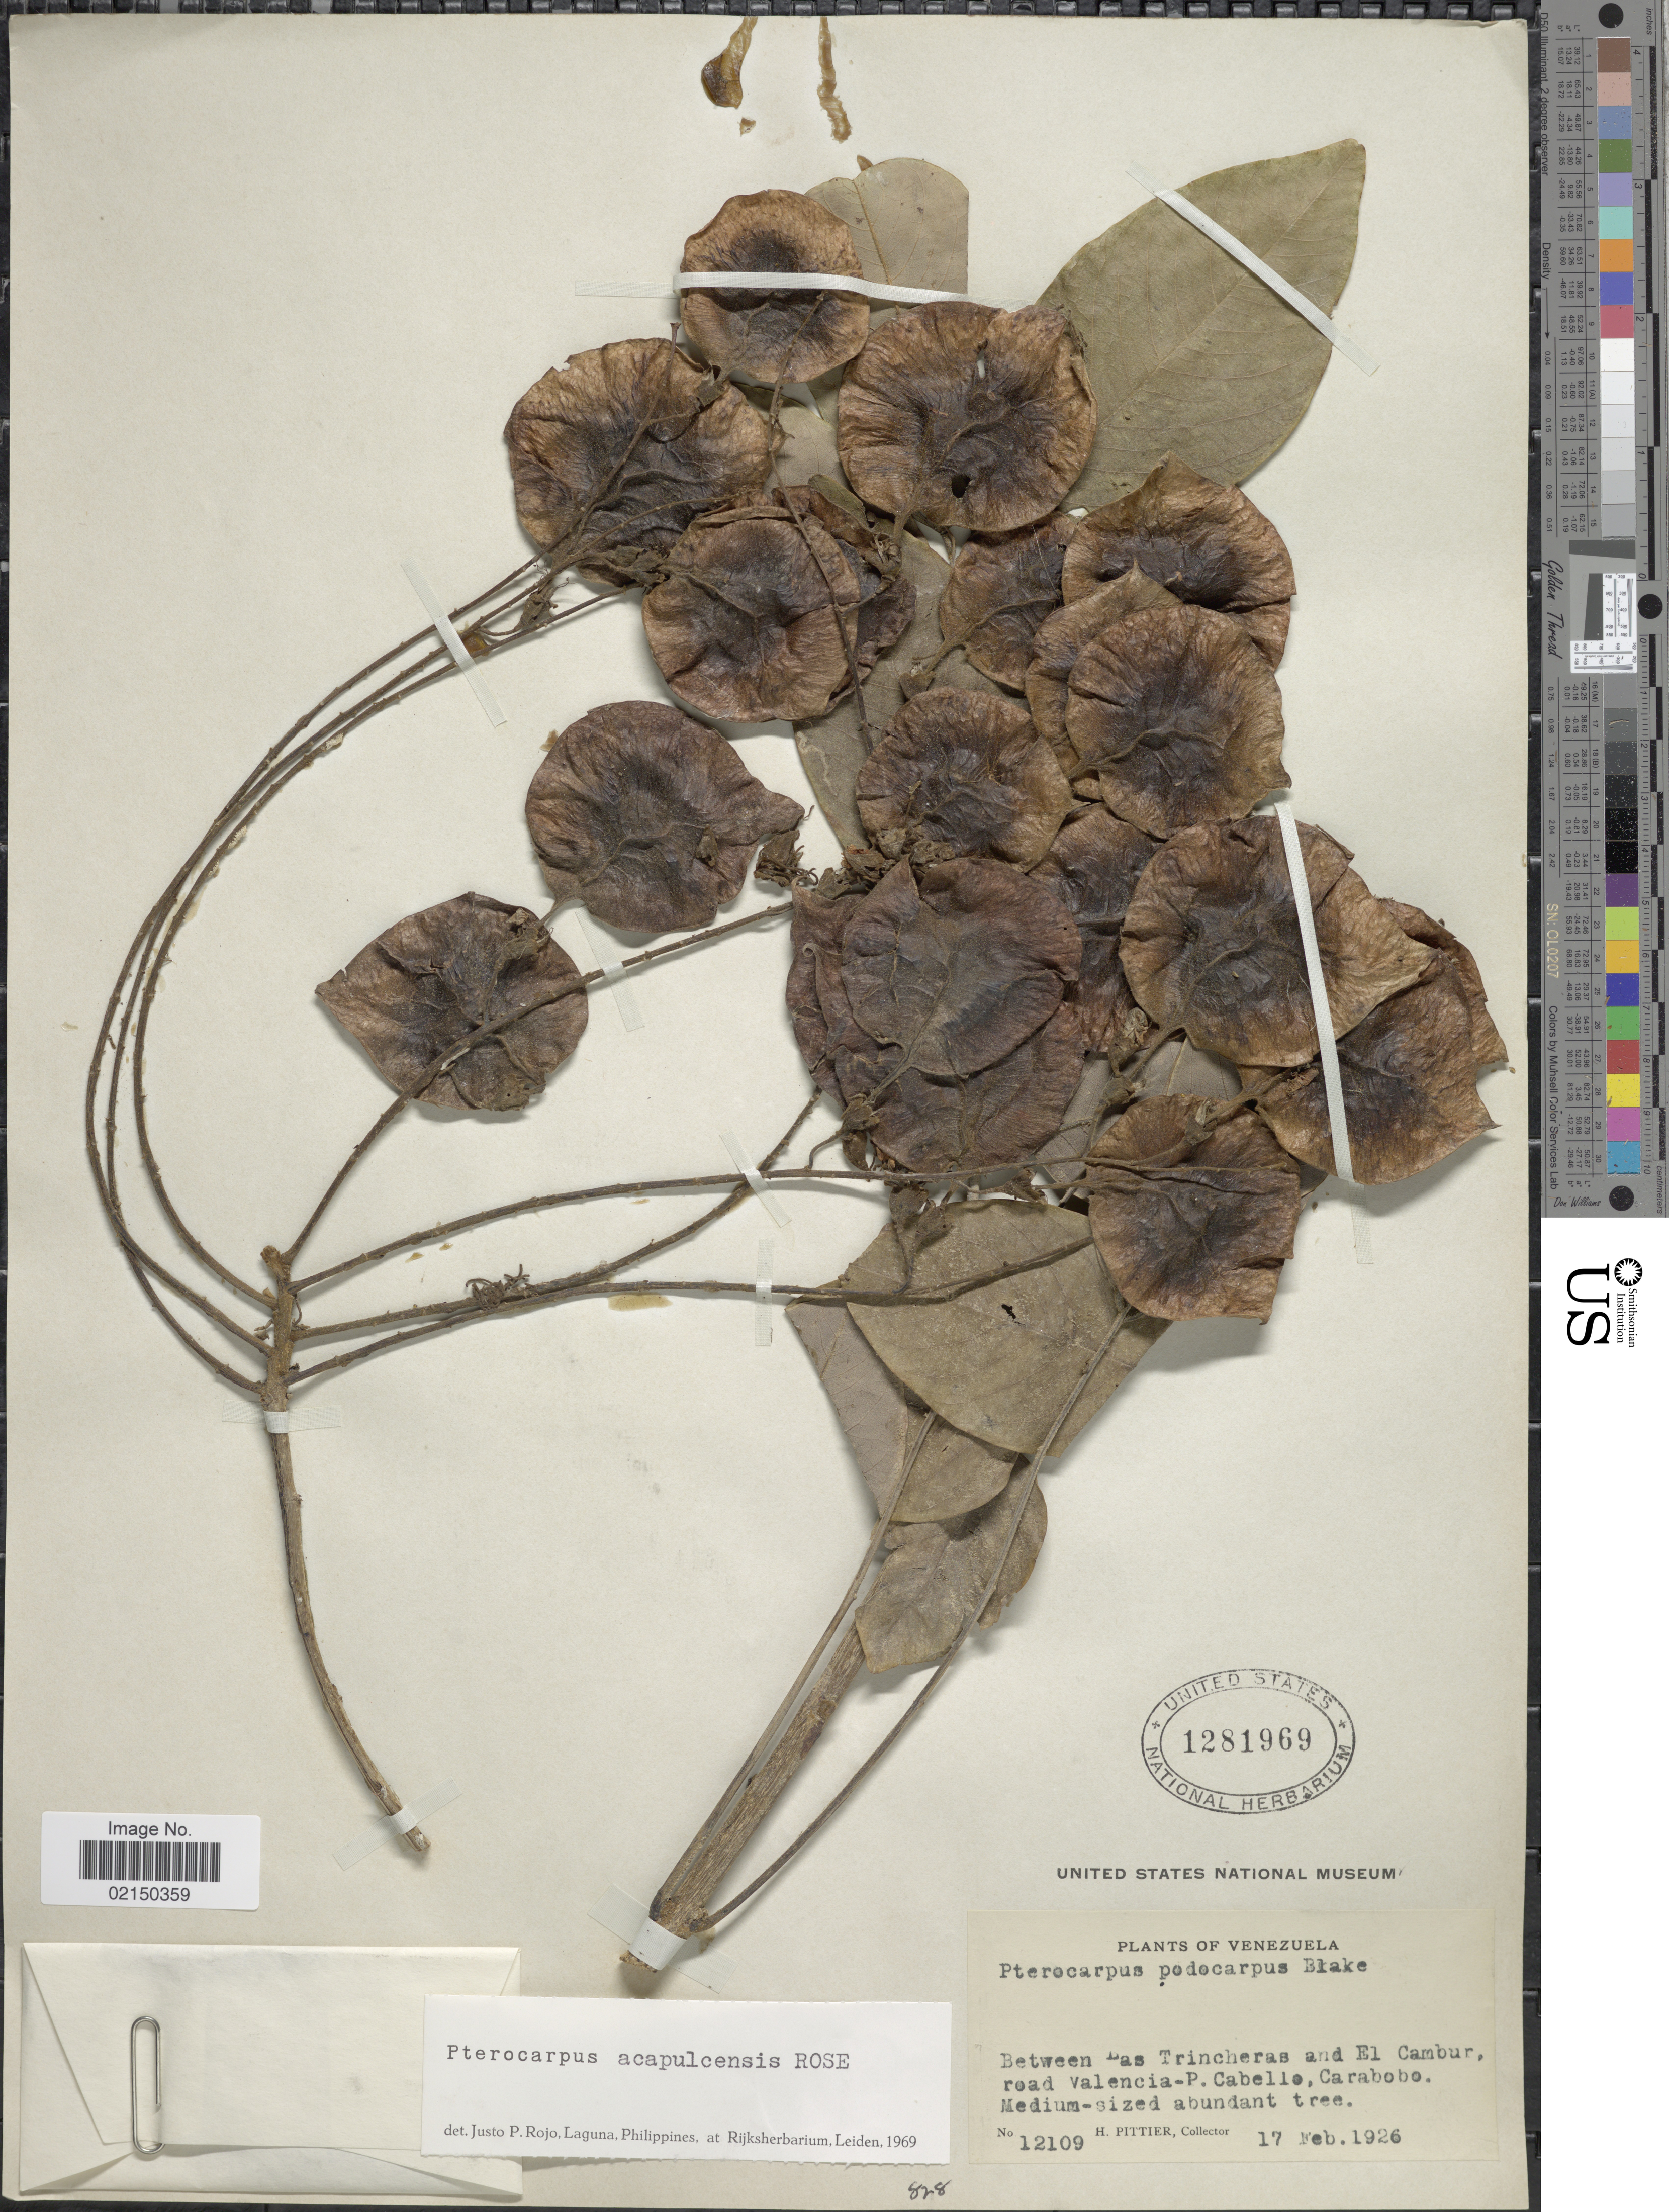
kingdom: Plantae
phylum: Tracheophyta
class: Magnoliopsida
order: Fabales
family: Fabaceae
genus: Pterocarpus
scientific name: Pterocarpus acapulcensis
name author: Rose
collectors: H. F. Pittier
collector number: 12109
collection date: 1926-02-17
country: Venezuela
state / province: Carabobo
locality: Between Las Trincheras and El Cambur, road Valencia-P. Cabello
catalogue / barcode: US 1281969